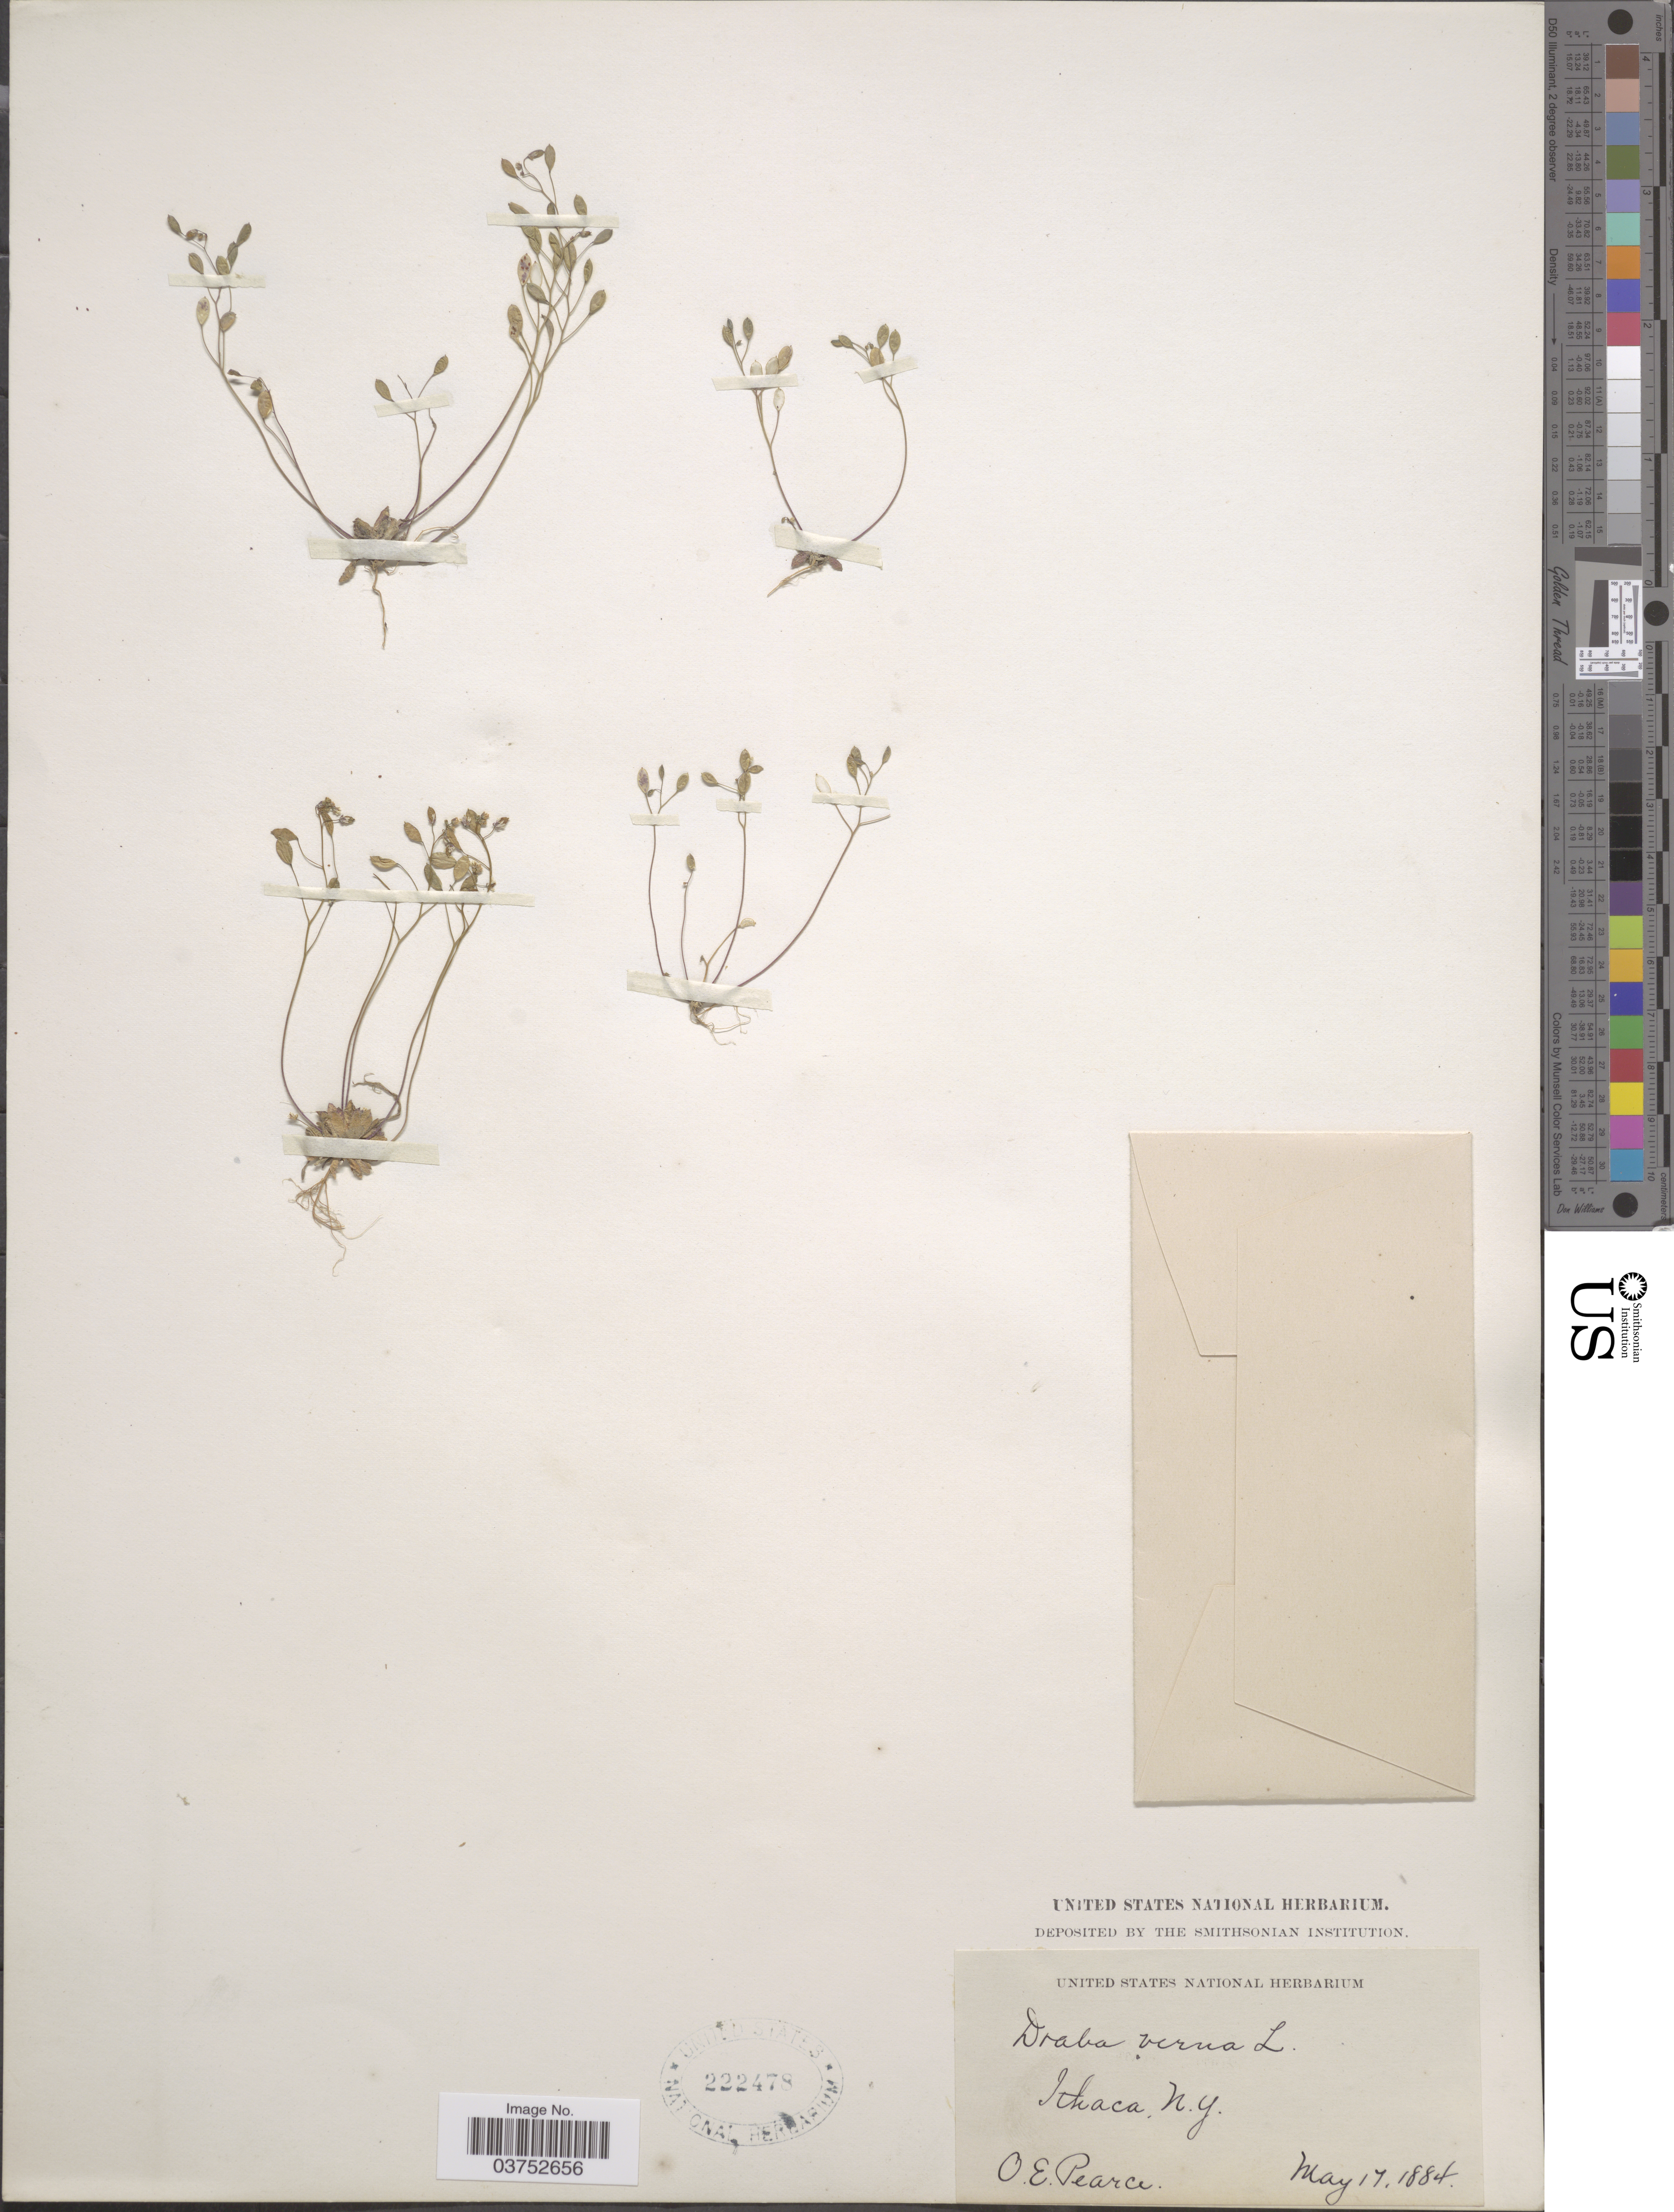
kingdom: Plantae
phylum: Tracheophyta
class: Magnoliopsida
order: Brassicales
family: Brassicaceae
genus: Draba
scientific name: Draba verna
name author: L.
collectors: O. E. Pearce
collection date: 1884-05-17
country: United States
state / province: New York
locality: Ithaca.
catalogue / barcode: US 222478